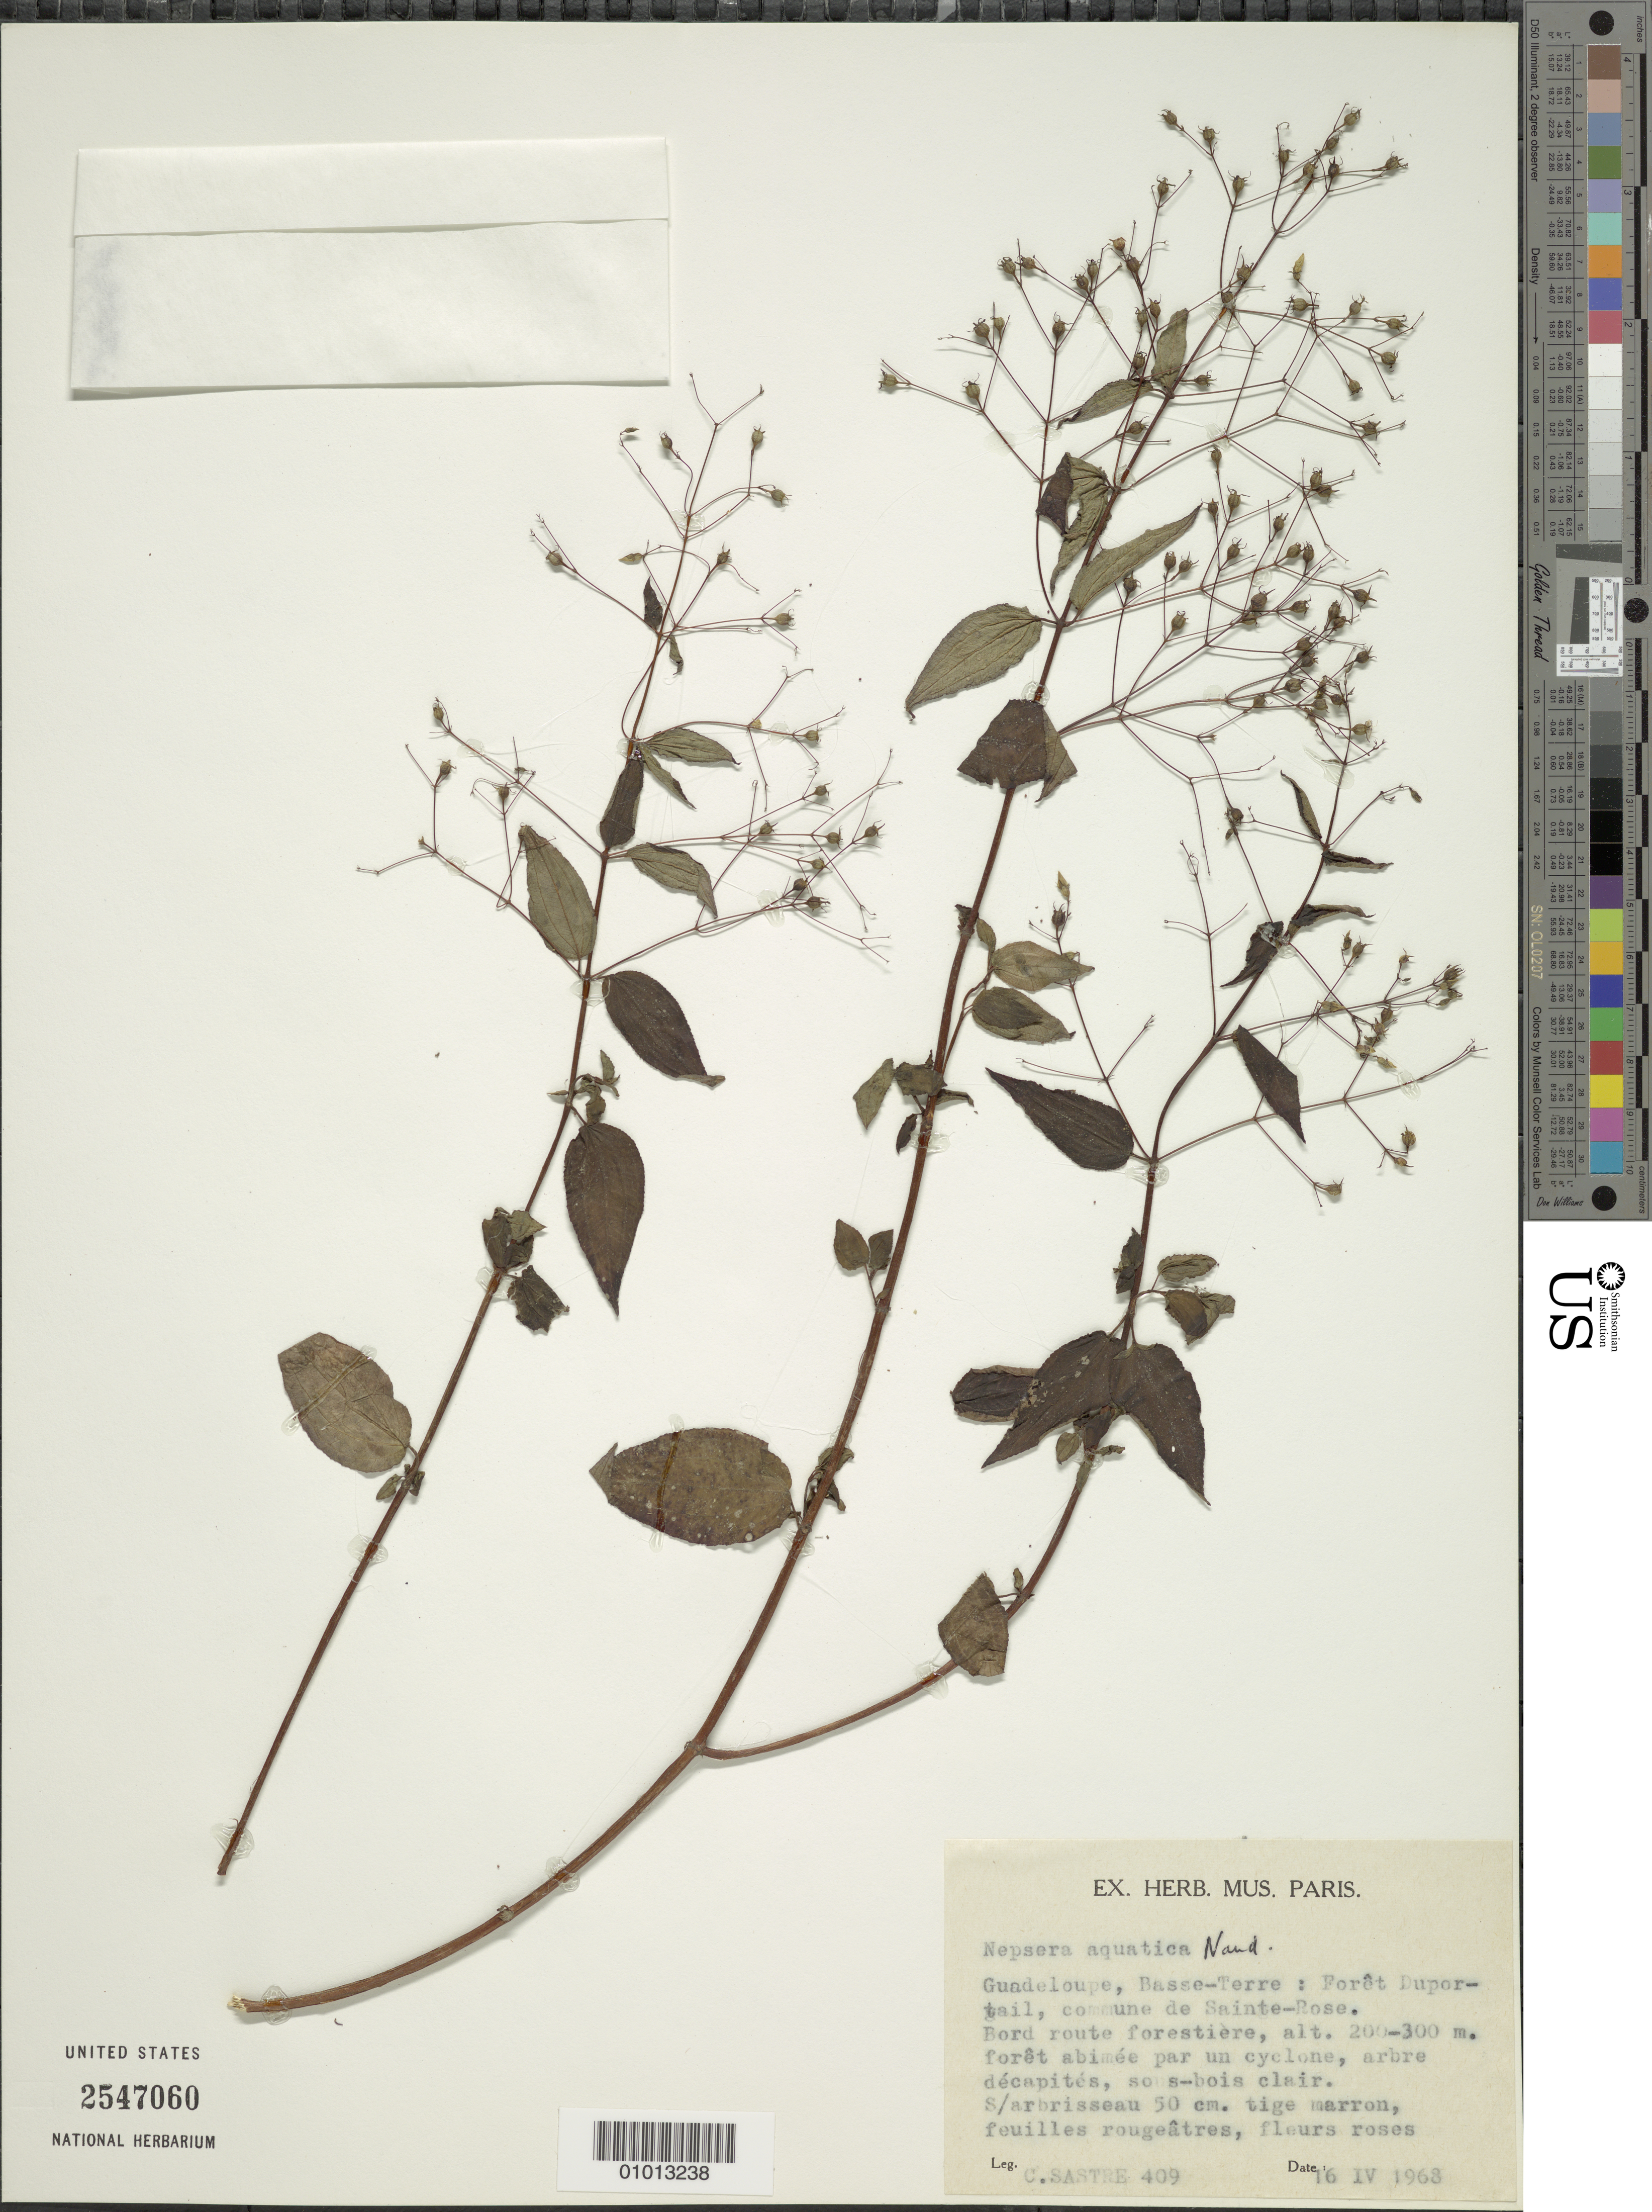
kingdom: Plantae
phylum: Tracheophyta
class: Magnoliopsida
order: Myrtales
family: Melastomataceae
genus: Nepsera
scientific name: Nepsera aquatica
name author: (Aubl.) Naudin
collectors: C. H. L. Sastre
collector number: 409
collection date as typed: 16 Apr 1968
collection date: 1968-04-16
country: Guadeloupe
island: Basse Terre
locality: Duportail, commune de Sainte-Rose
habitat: Bord route forestière, forêt abimée par un cyclone, arbre décapités, sous-bois clair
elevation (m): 200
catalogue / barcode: US 2547060